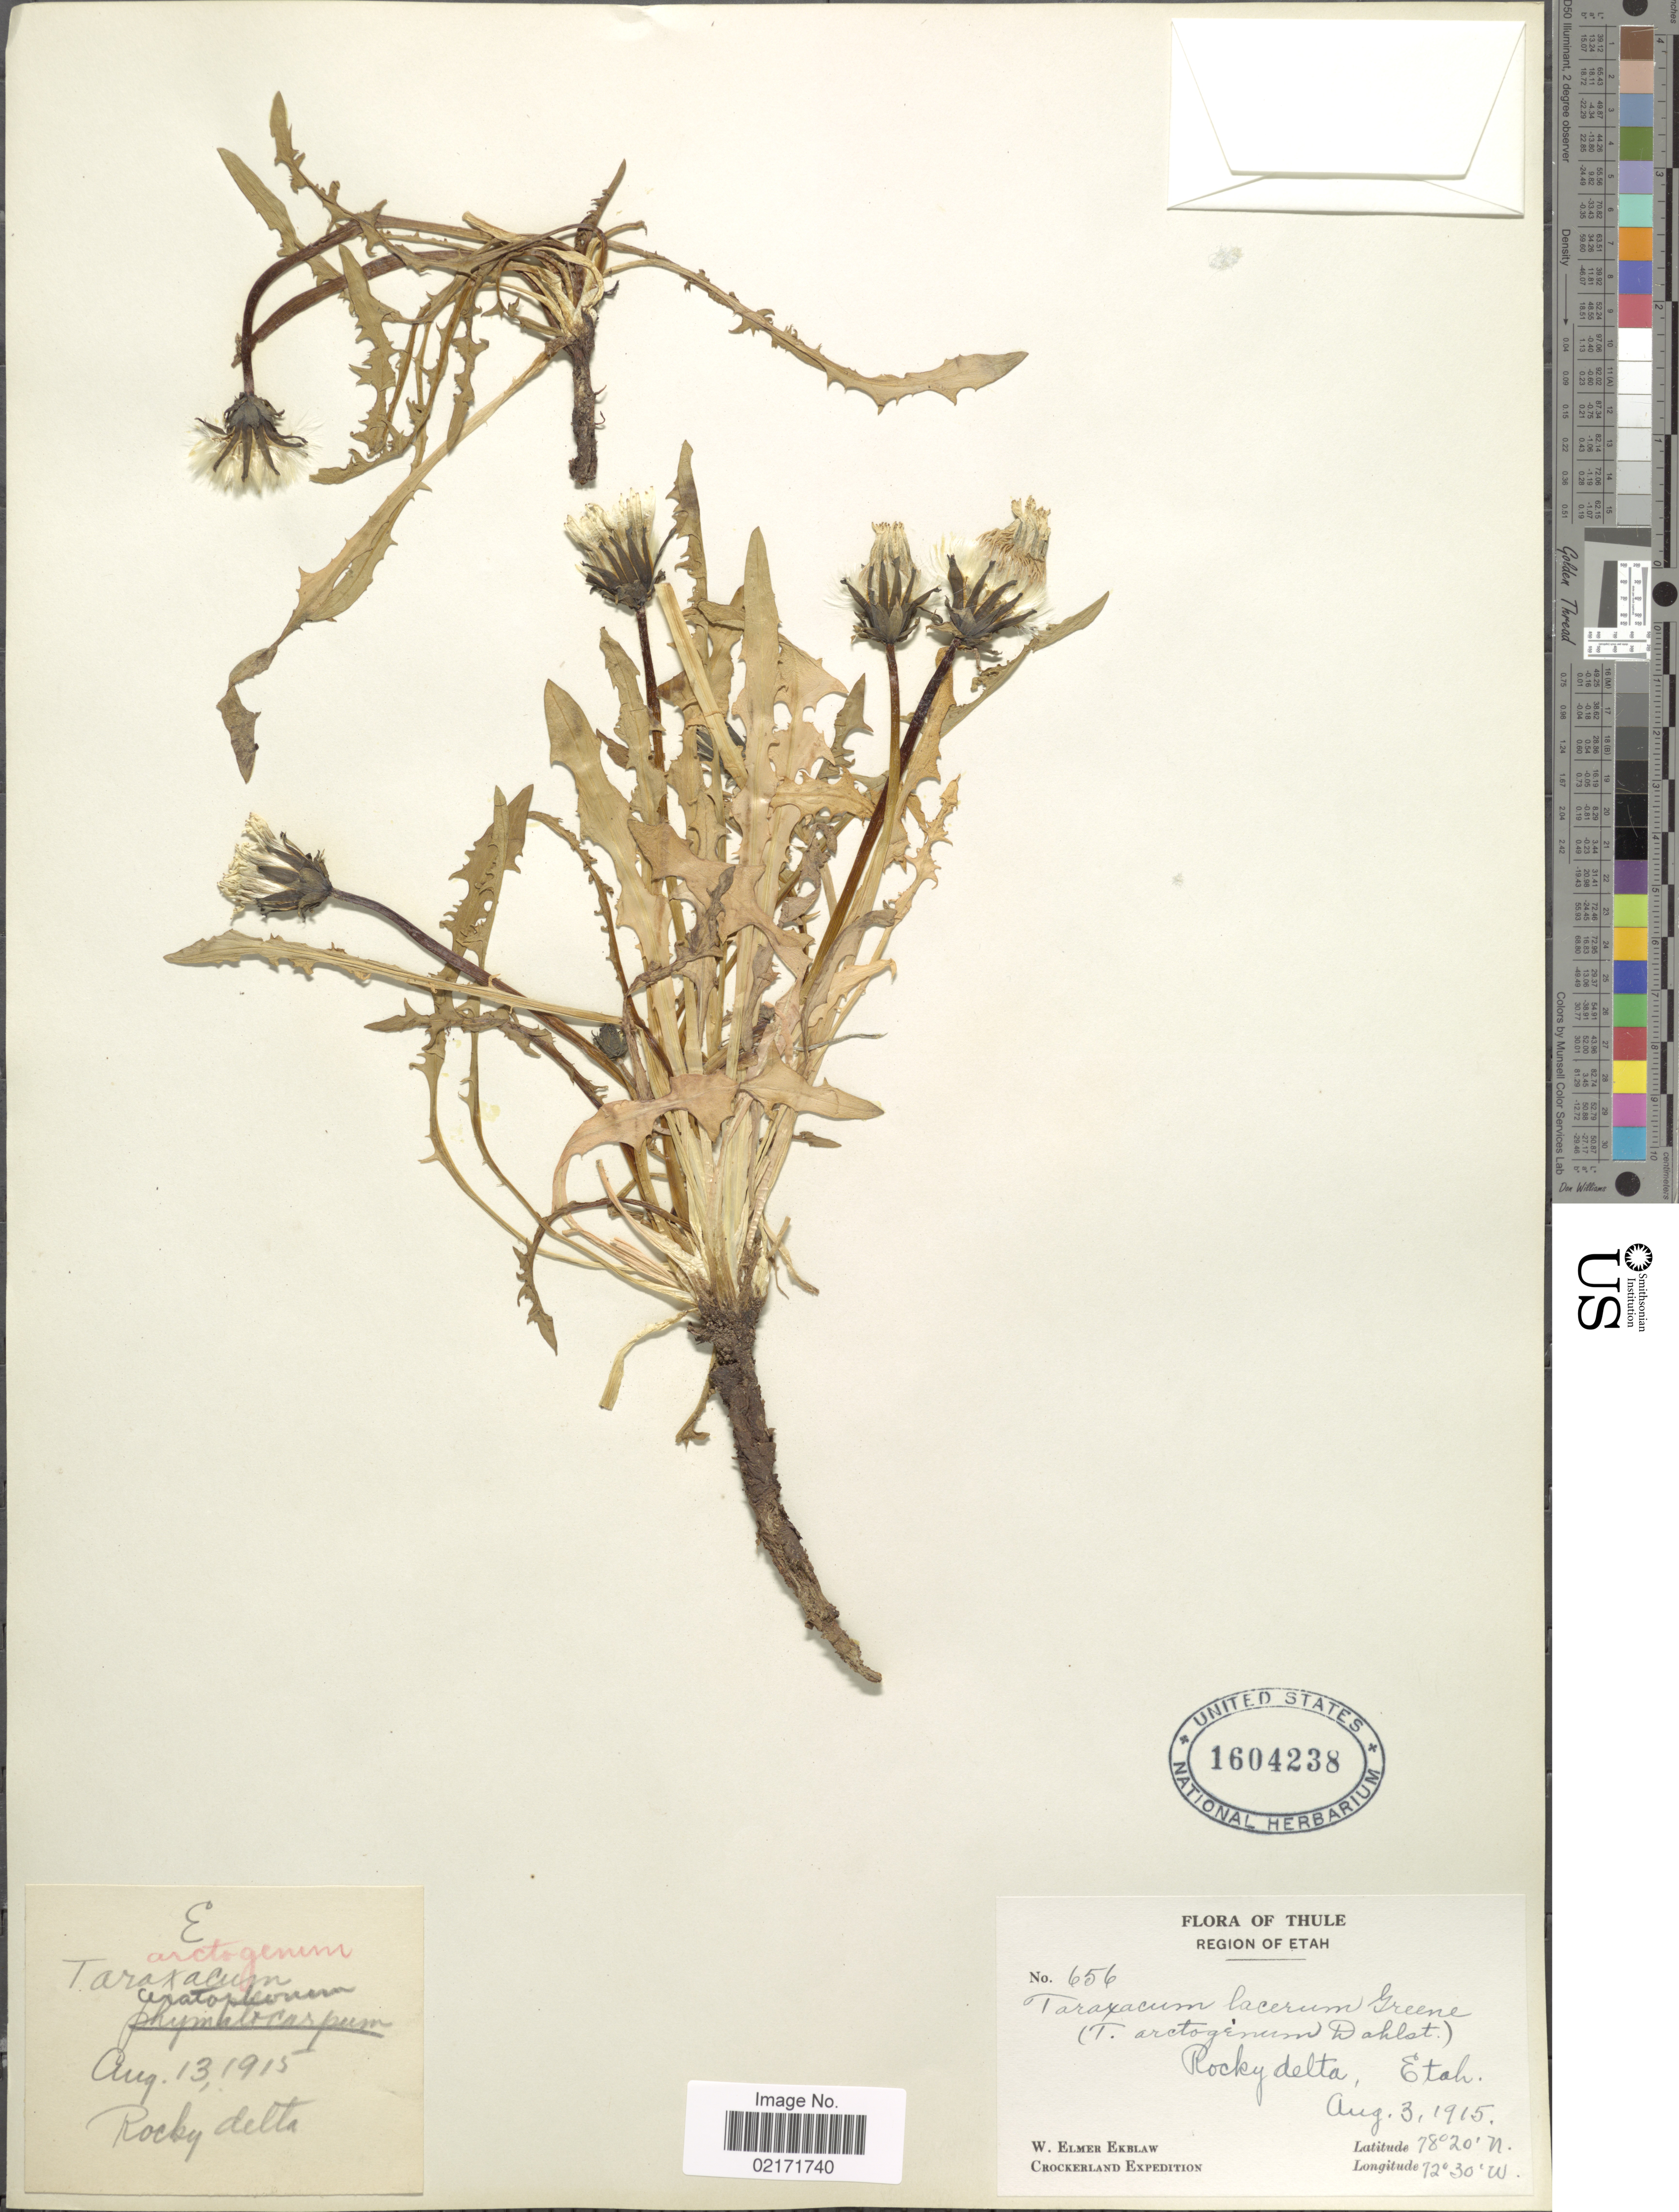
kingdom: Plantae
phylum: Tracheophyta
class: Magnoliopsida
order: Asterales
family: Asteraceae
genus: Taraxacum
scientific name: Taraxacum ceratophorum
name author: (Ledeb.) DC.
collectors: W. Ekblaw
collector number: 656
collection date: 1915-08-03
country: India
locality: Thule. Region of Etah. Rocky delta, Etah.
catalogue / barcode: US 1604238